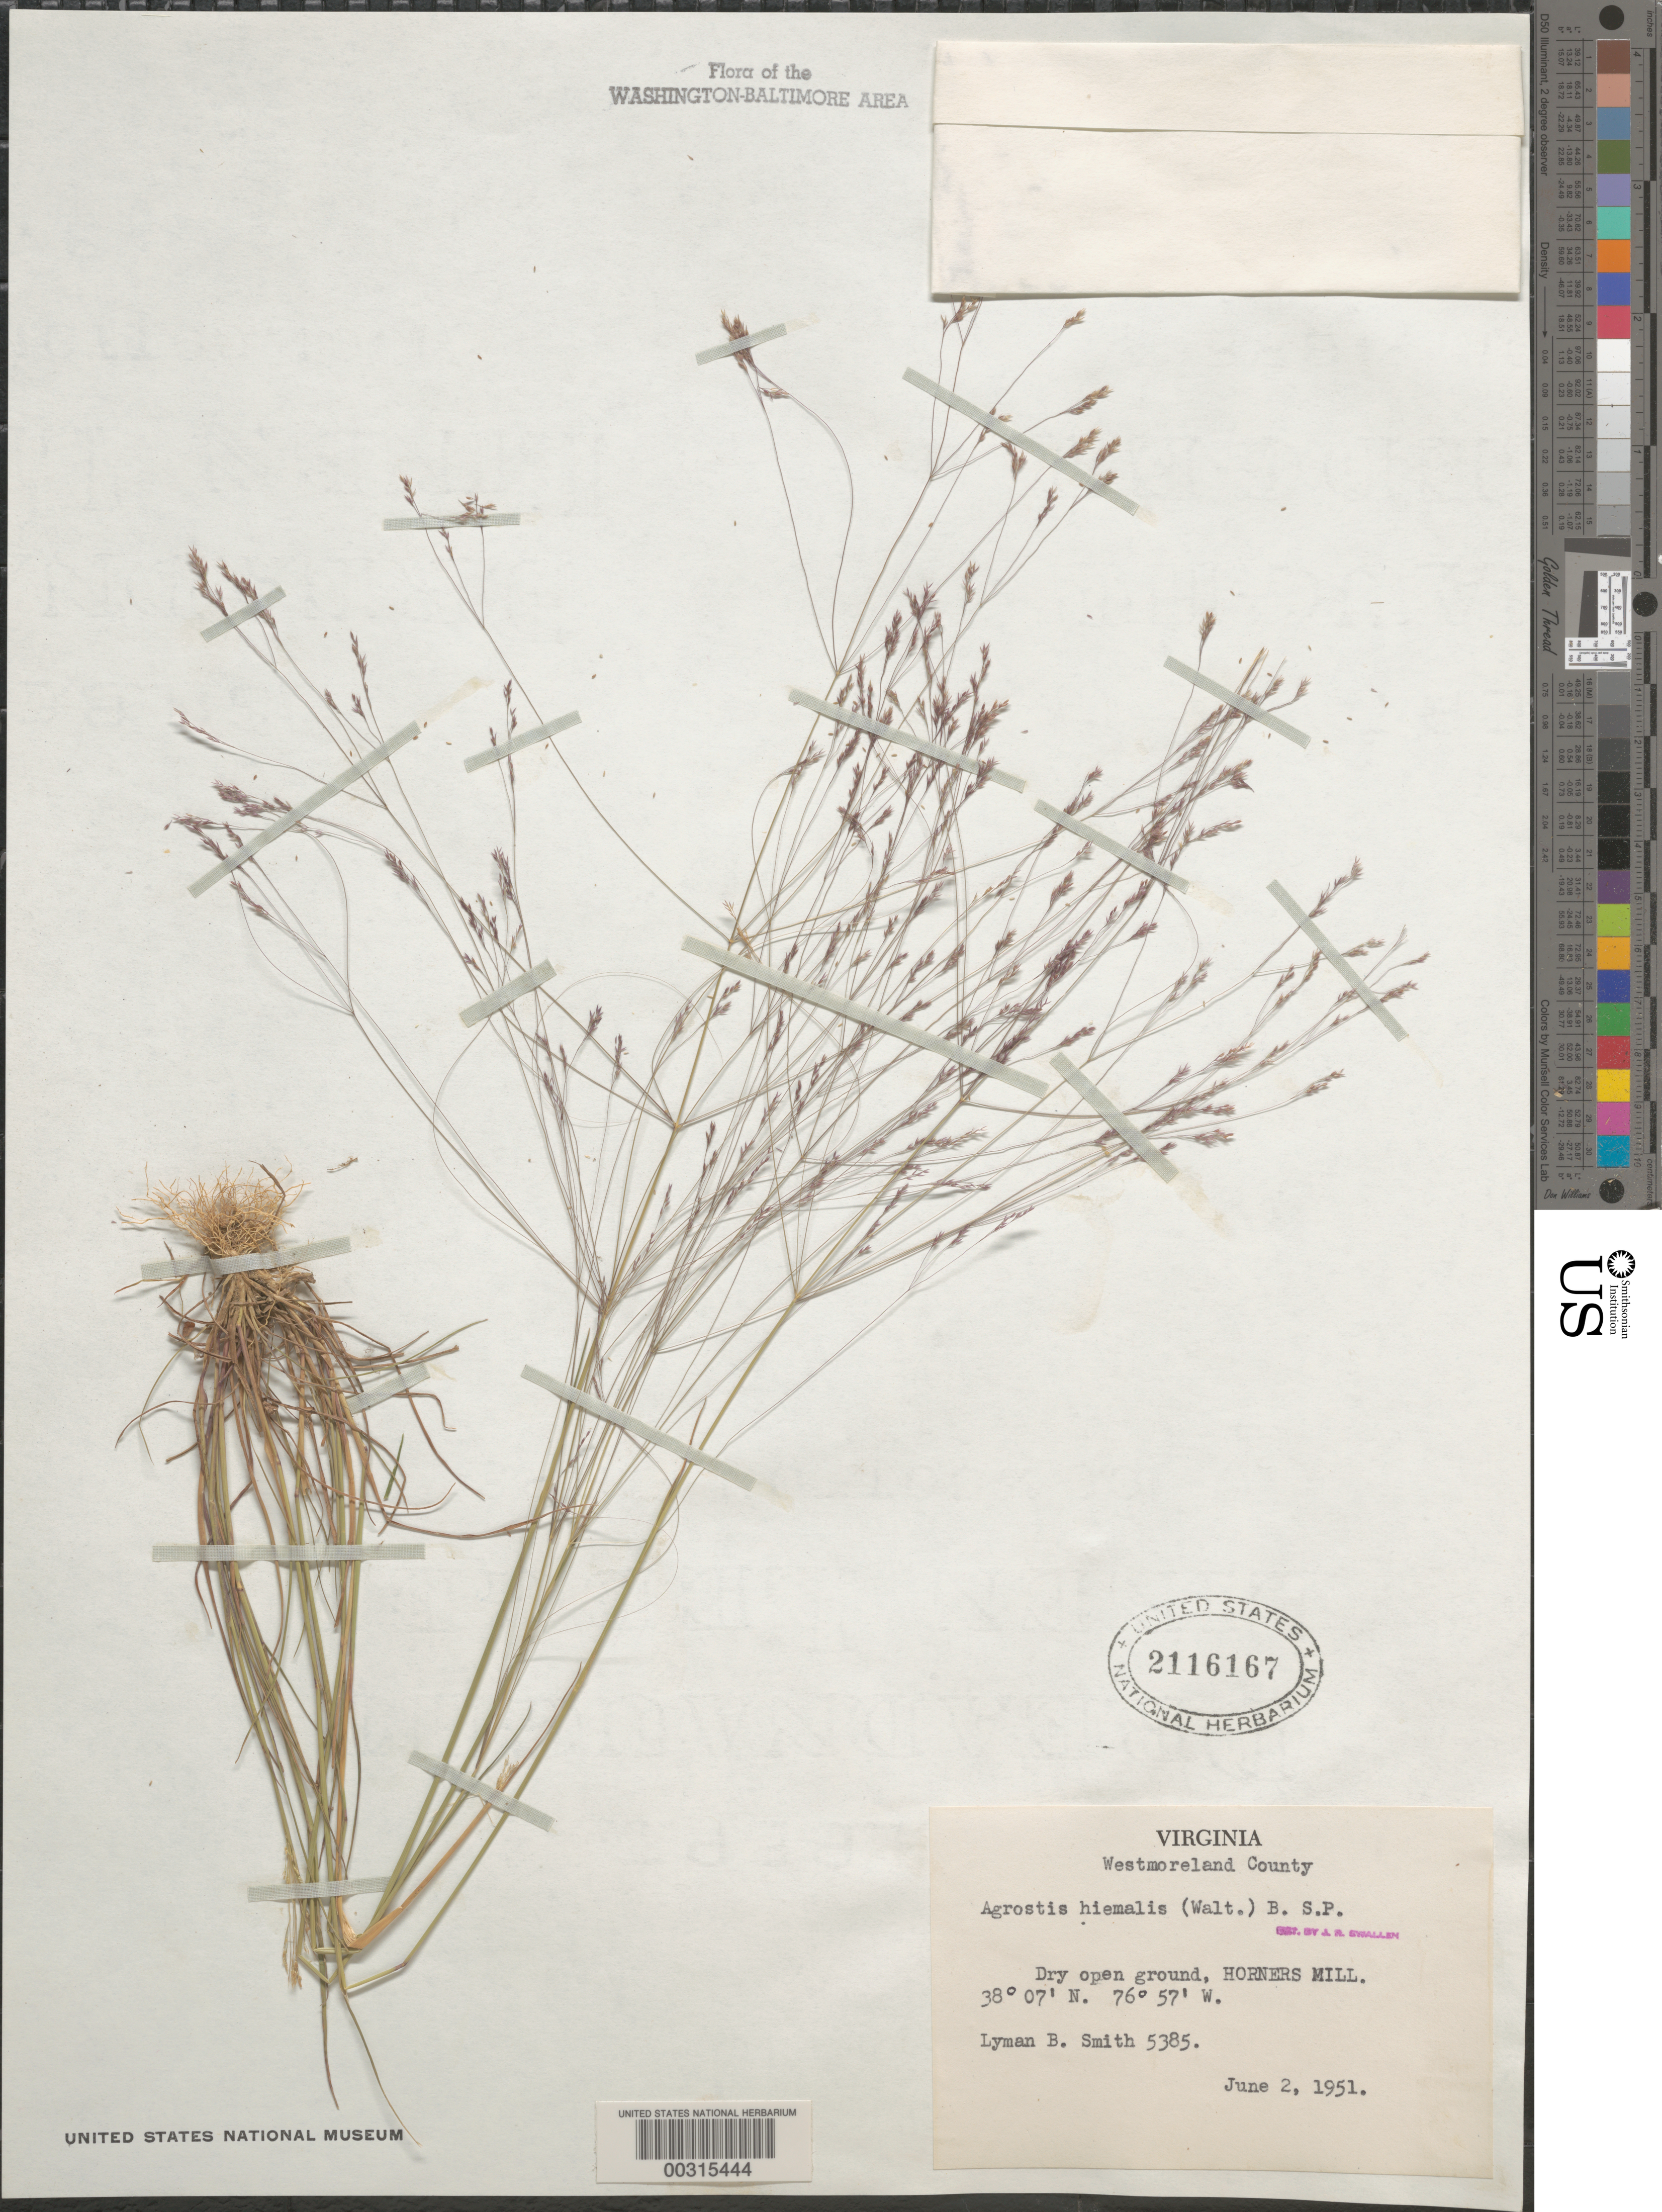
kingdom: Plantae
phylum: Tracheophyta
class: Liliopsida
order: Poales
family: Poaceae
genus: Agrostis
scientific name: Agrostis hyemalis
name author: (Walter) Britton et al.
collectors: L. Smith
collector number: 5385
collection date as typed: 02 Jun 1951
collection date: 1951-06-02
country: United States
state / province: Virginia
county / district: Westmoreland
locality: Horners Mill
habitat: Dry open ground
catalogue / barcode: US 2116167